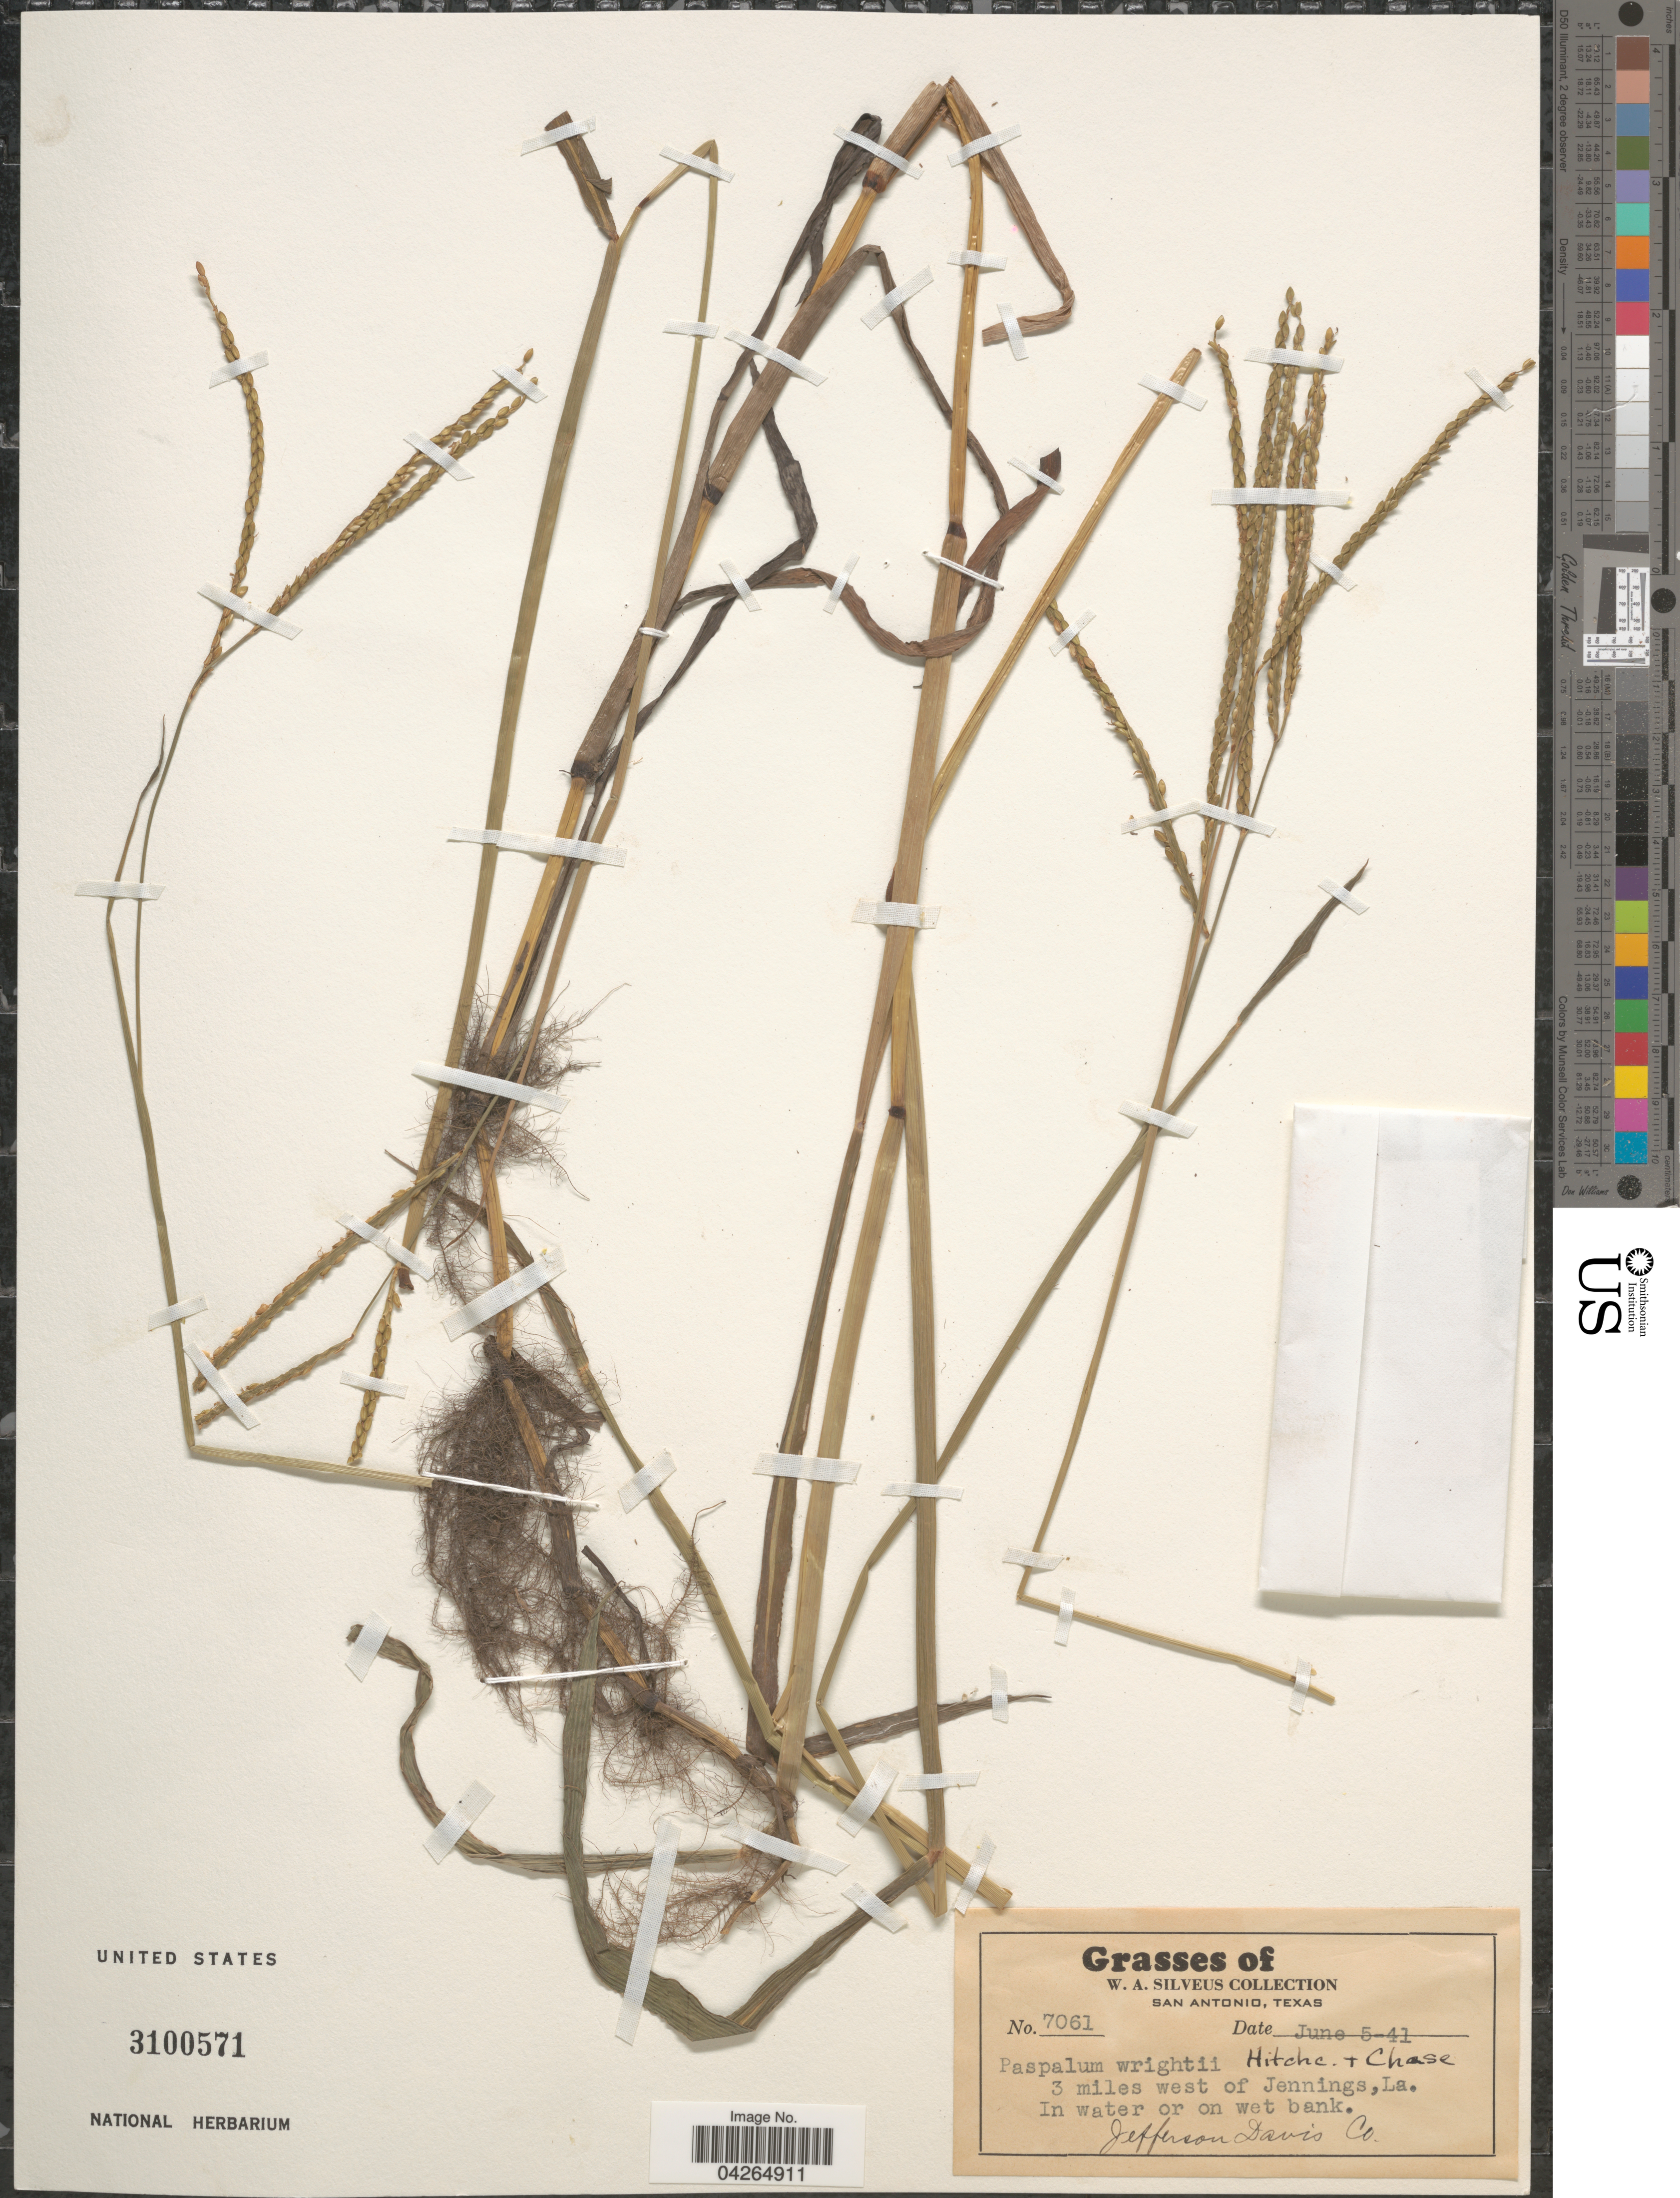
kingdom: Plantae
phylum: Tracheophyta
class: Liliopsida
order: Poales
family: Poaceae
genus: Paspalum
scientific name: Paspalum urvillei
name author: Steud.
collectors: W. Silveus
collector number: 7061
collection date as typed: Transcribed d/m/y: 5/6/41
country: United States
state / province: Louisiana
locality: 3 miles west of Jennings. In water or on wet bank. Jefferson Davis Co.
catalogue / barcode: US 3100571